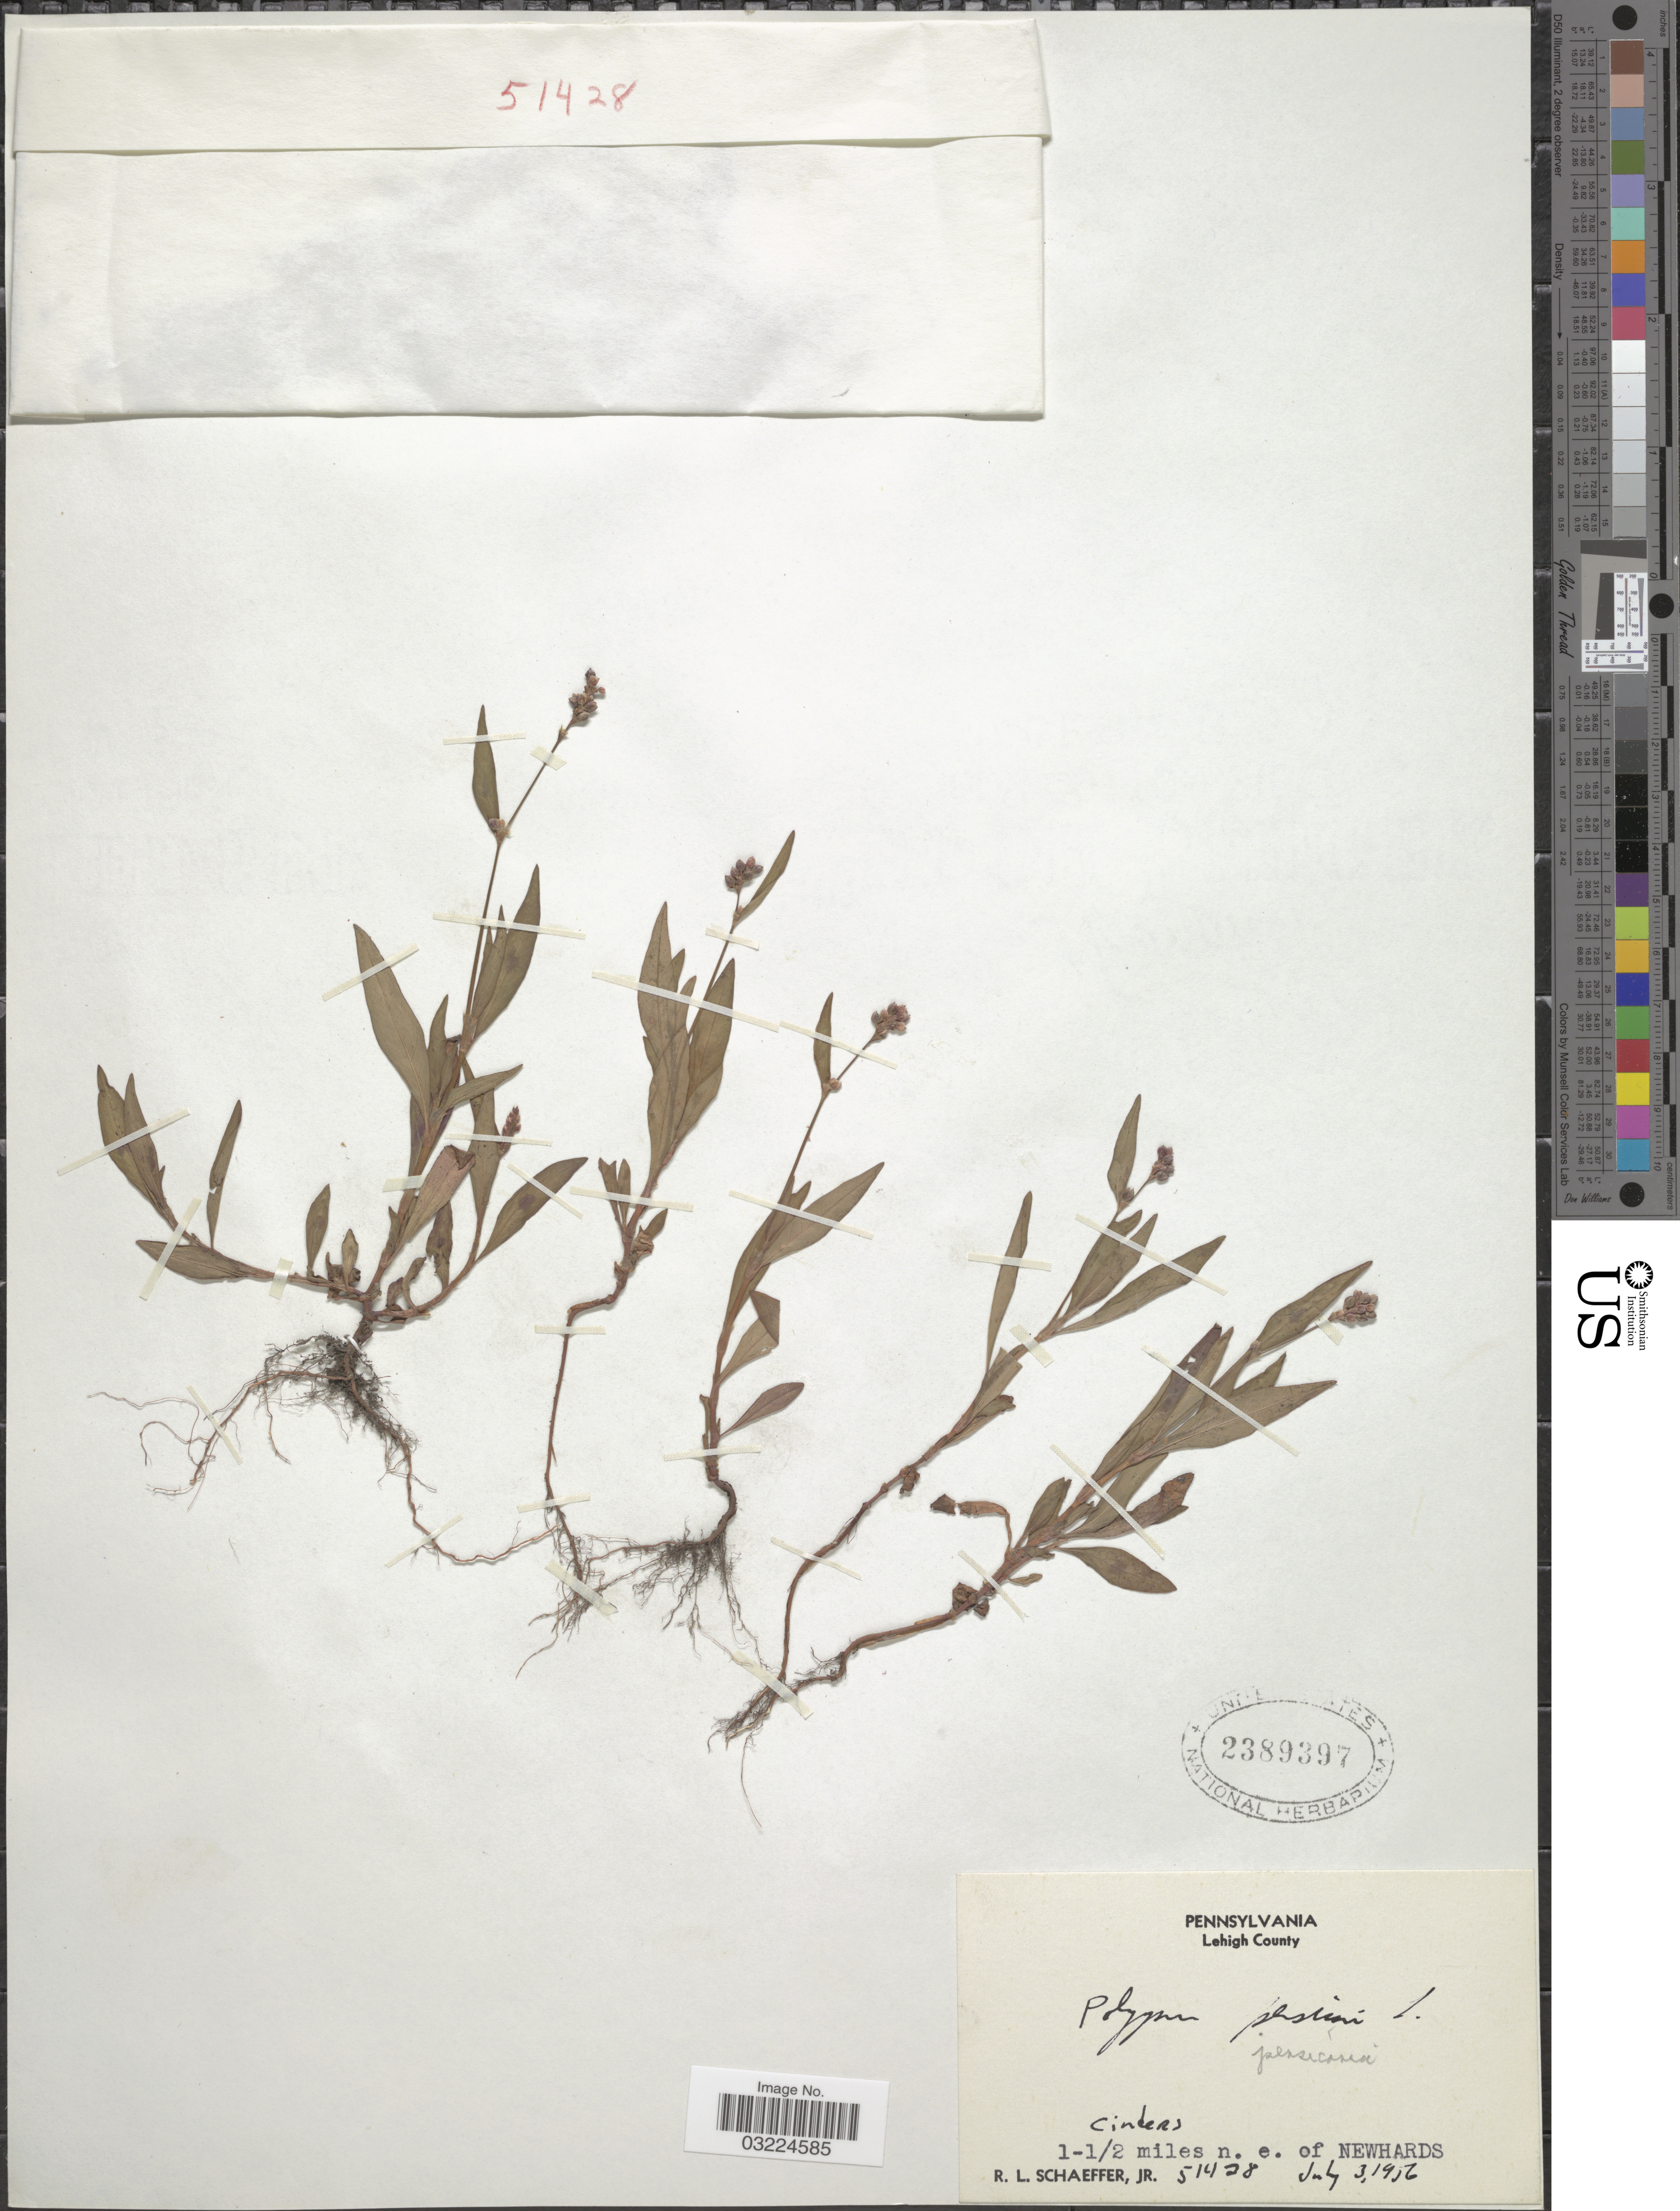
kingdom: Plantae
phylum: Tracheophyta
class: Magnoliopsida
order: Caryophyllales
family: Polygonaceae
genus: Persicaria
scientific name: Persicaria maculosa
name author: S.F. Gray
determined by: Atha, D. E.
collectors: R. L. Schaeffer Jr.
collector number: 51428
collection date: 1916-07-03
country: United States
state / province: Pennsylvania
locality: Lehigh County. 1-½ n.e. of Newhards.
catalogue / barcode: US 2389397